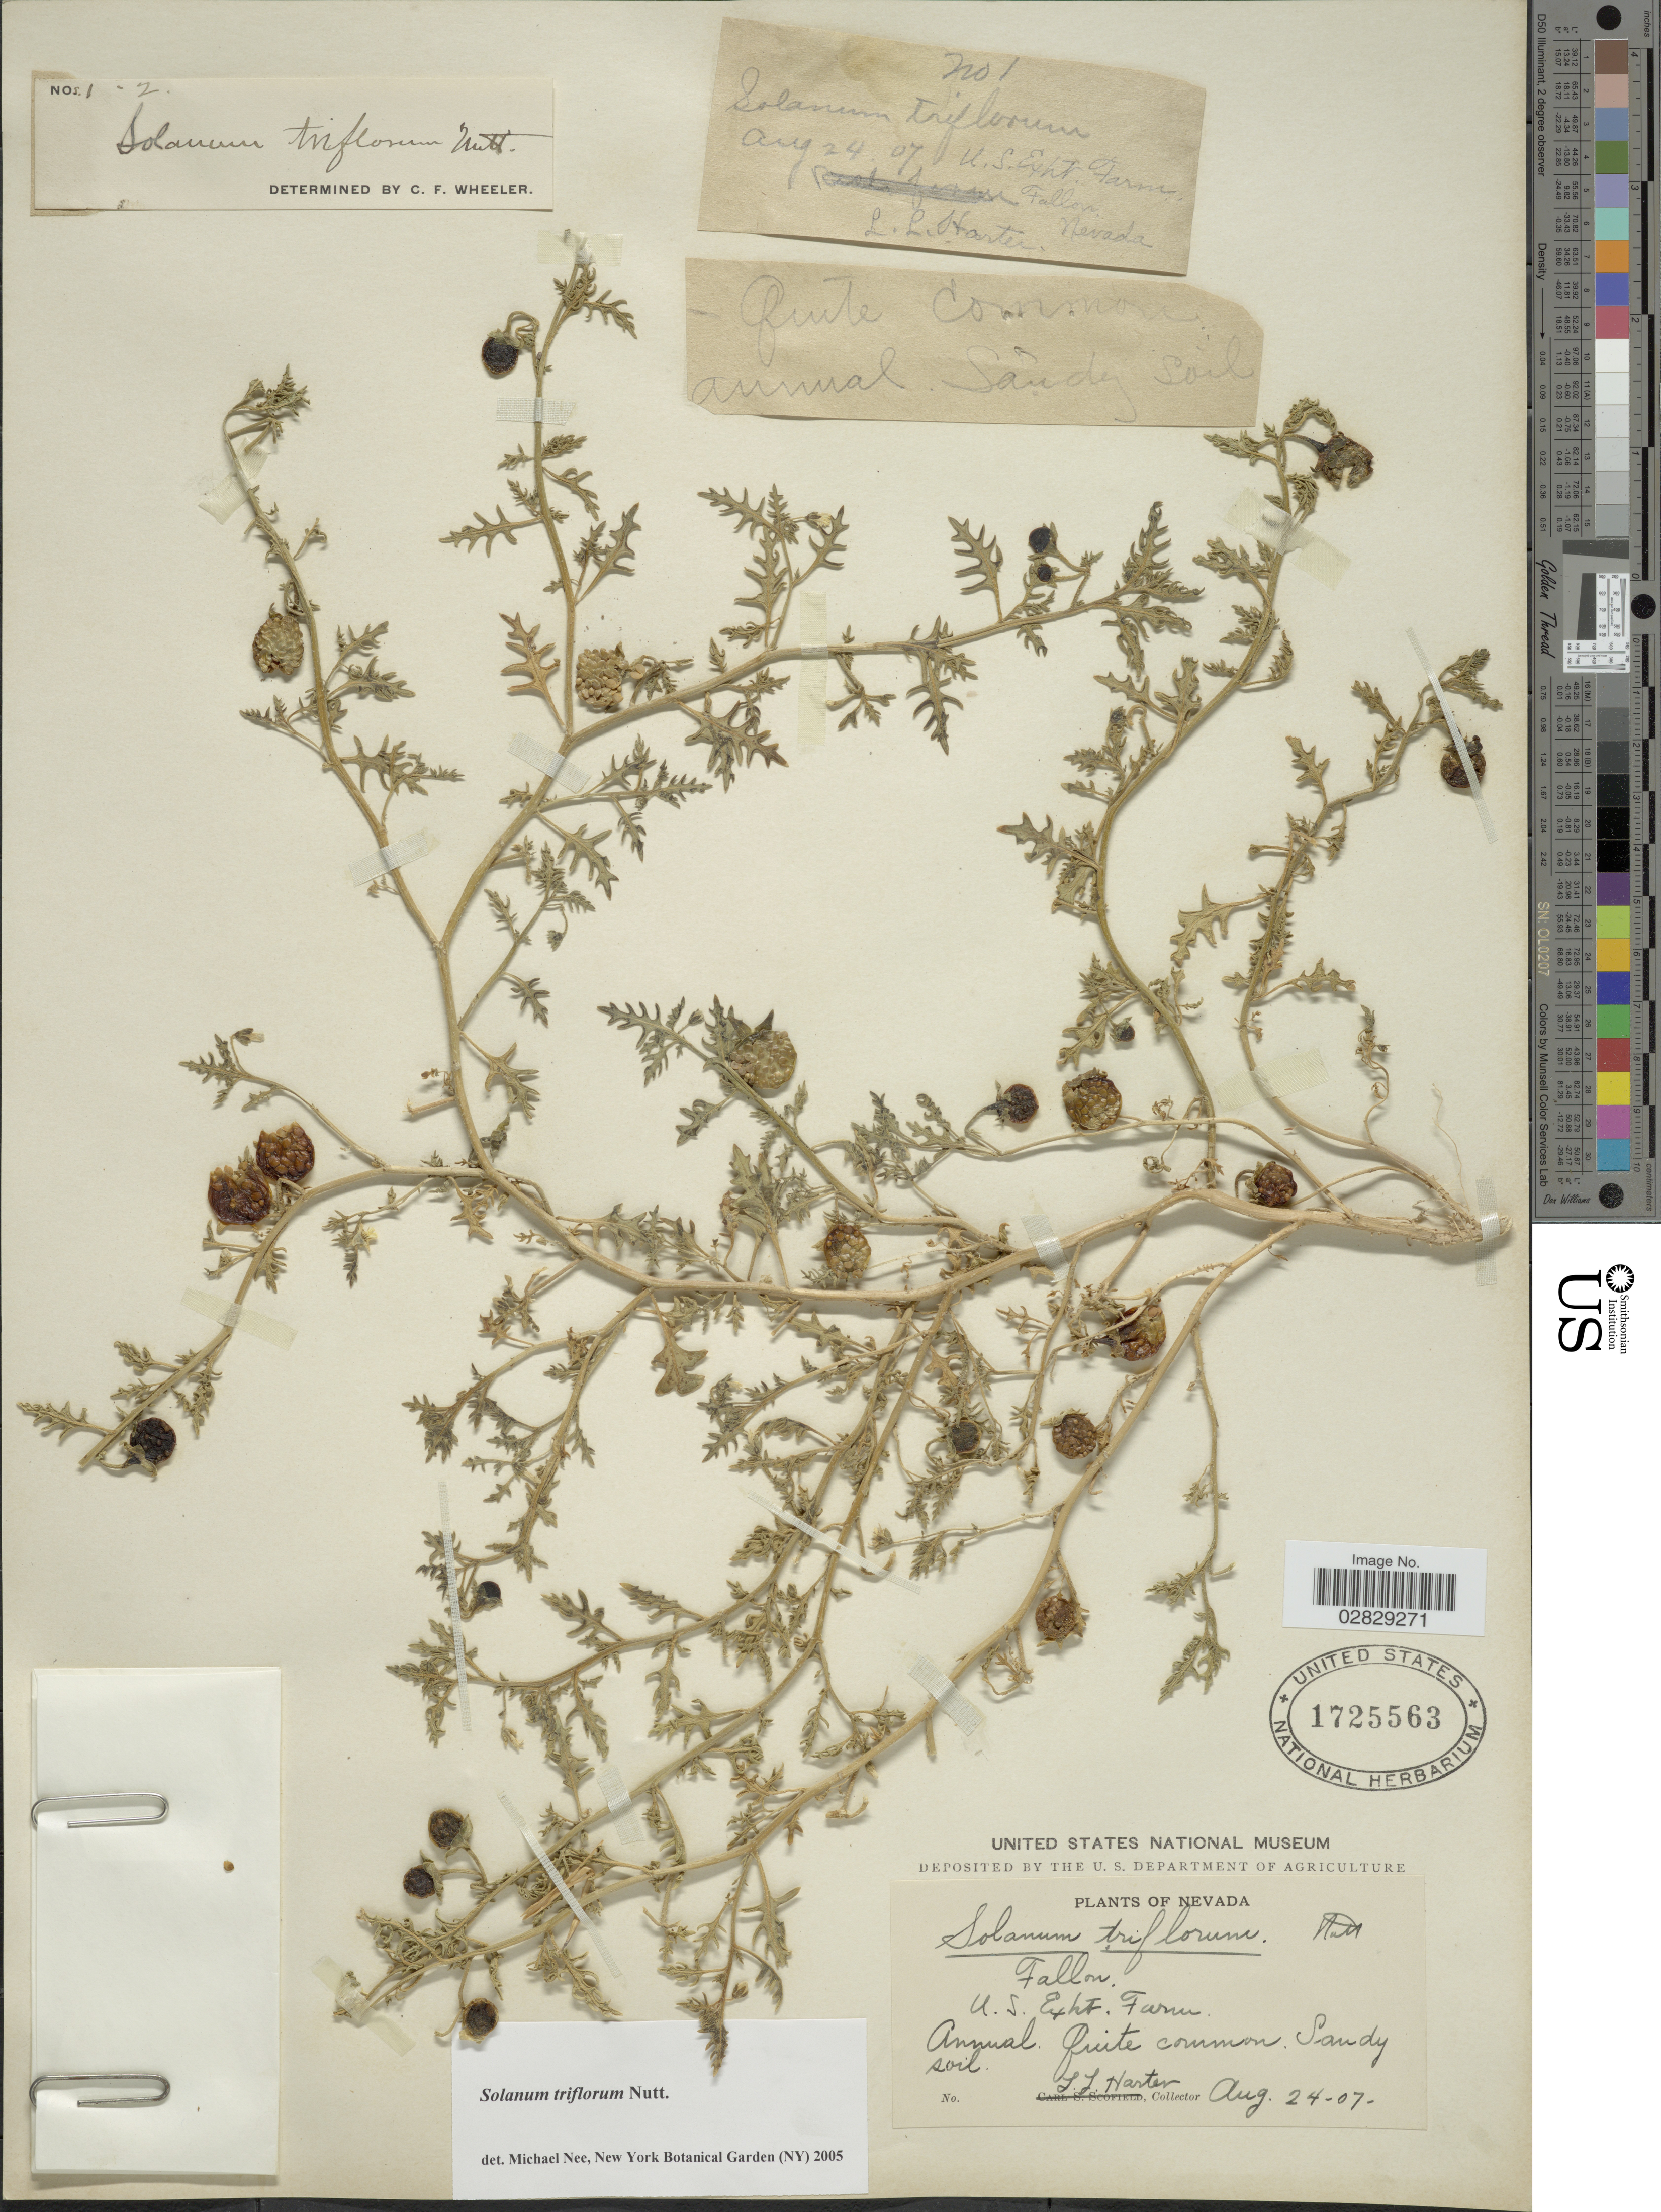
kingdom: Plantae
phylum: Tracheophyta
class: Magnoliopsida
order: Solanales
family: Solanaceae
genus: Solanum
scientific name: Solanum triflorum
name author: Nutt.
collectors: L. Harter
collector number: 1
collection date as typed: Transcribed d/m/y: 24/8/7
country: United States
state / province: Nevada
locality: Fallon. U.S. Expt. Farm.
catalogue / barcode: US 1725563